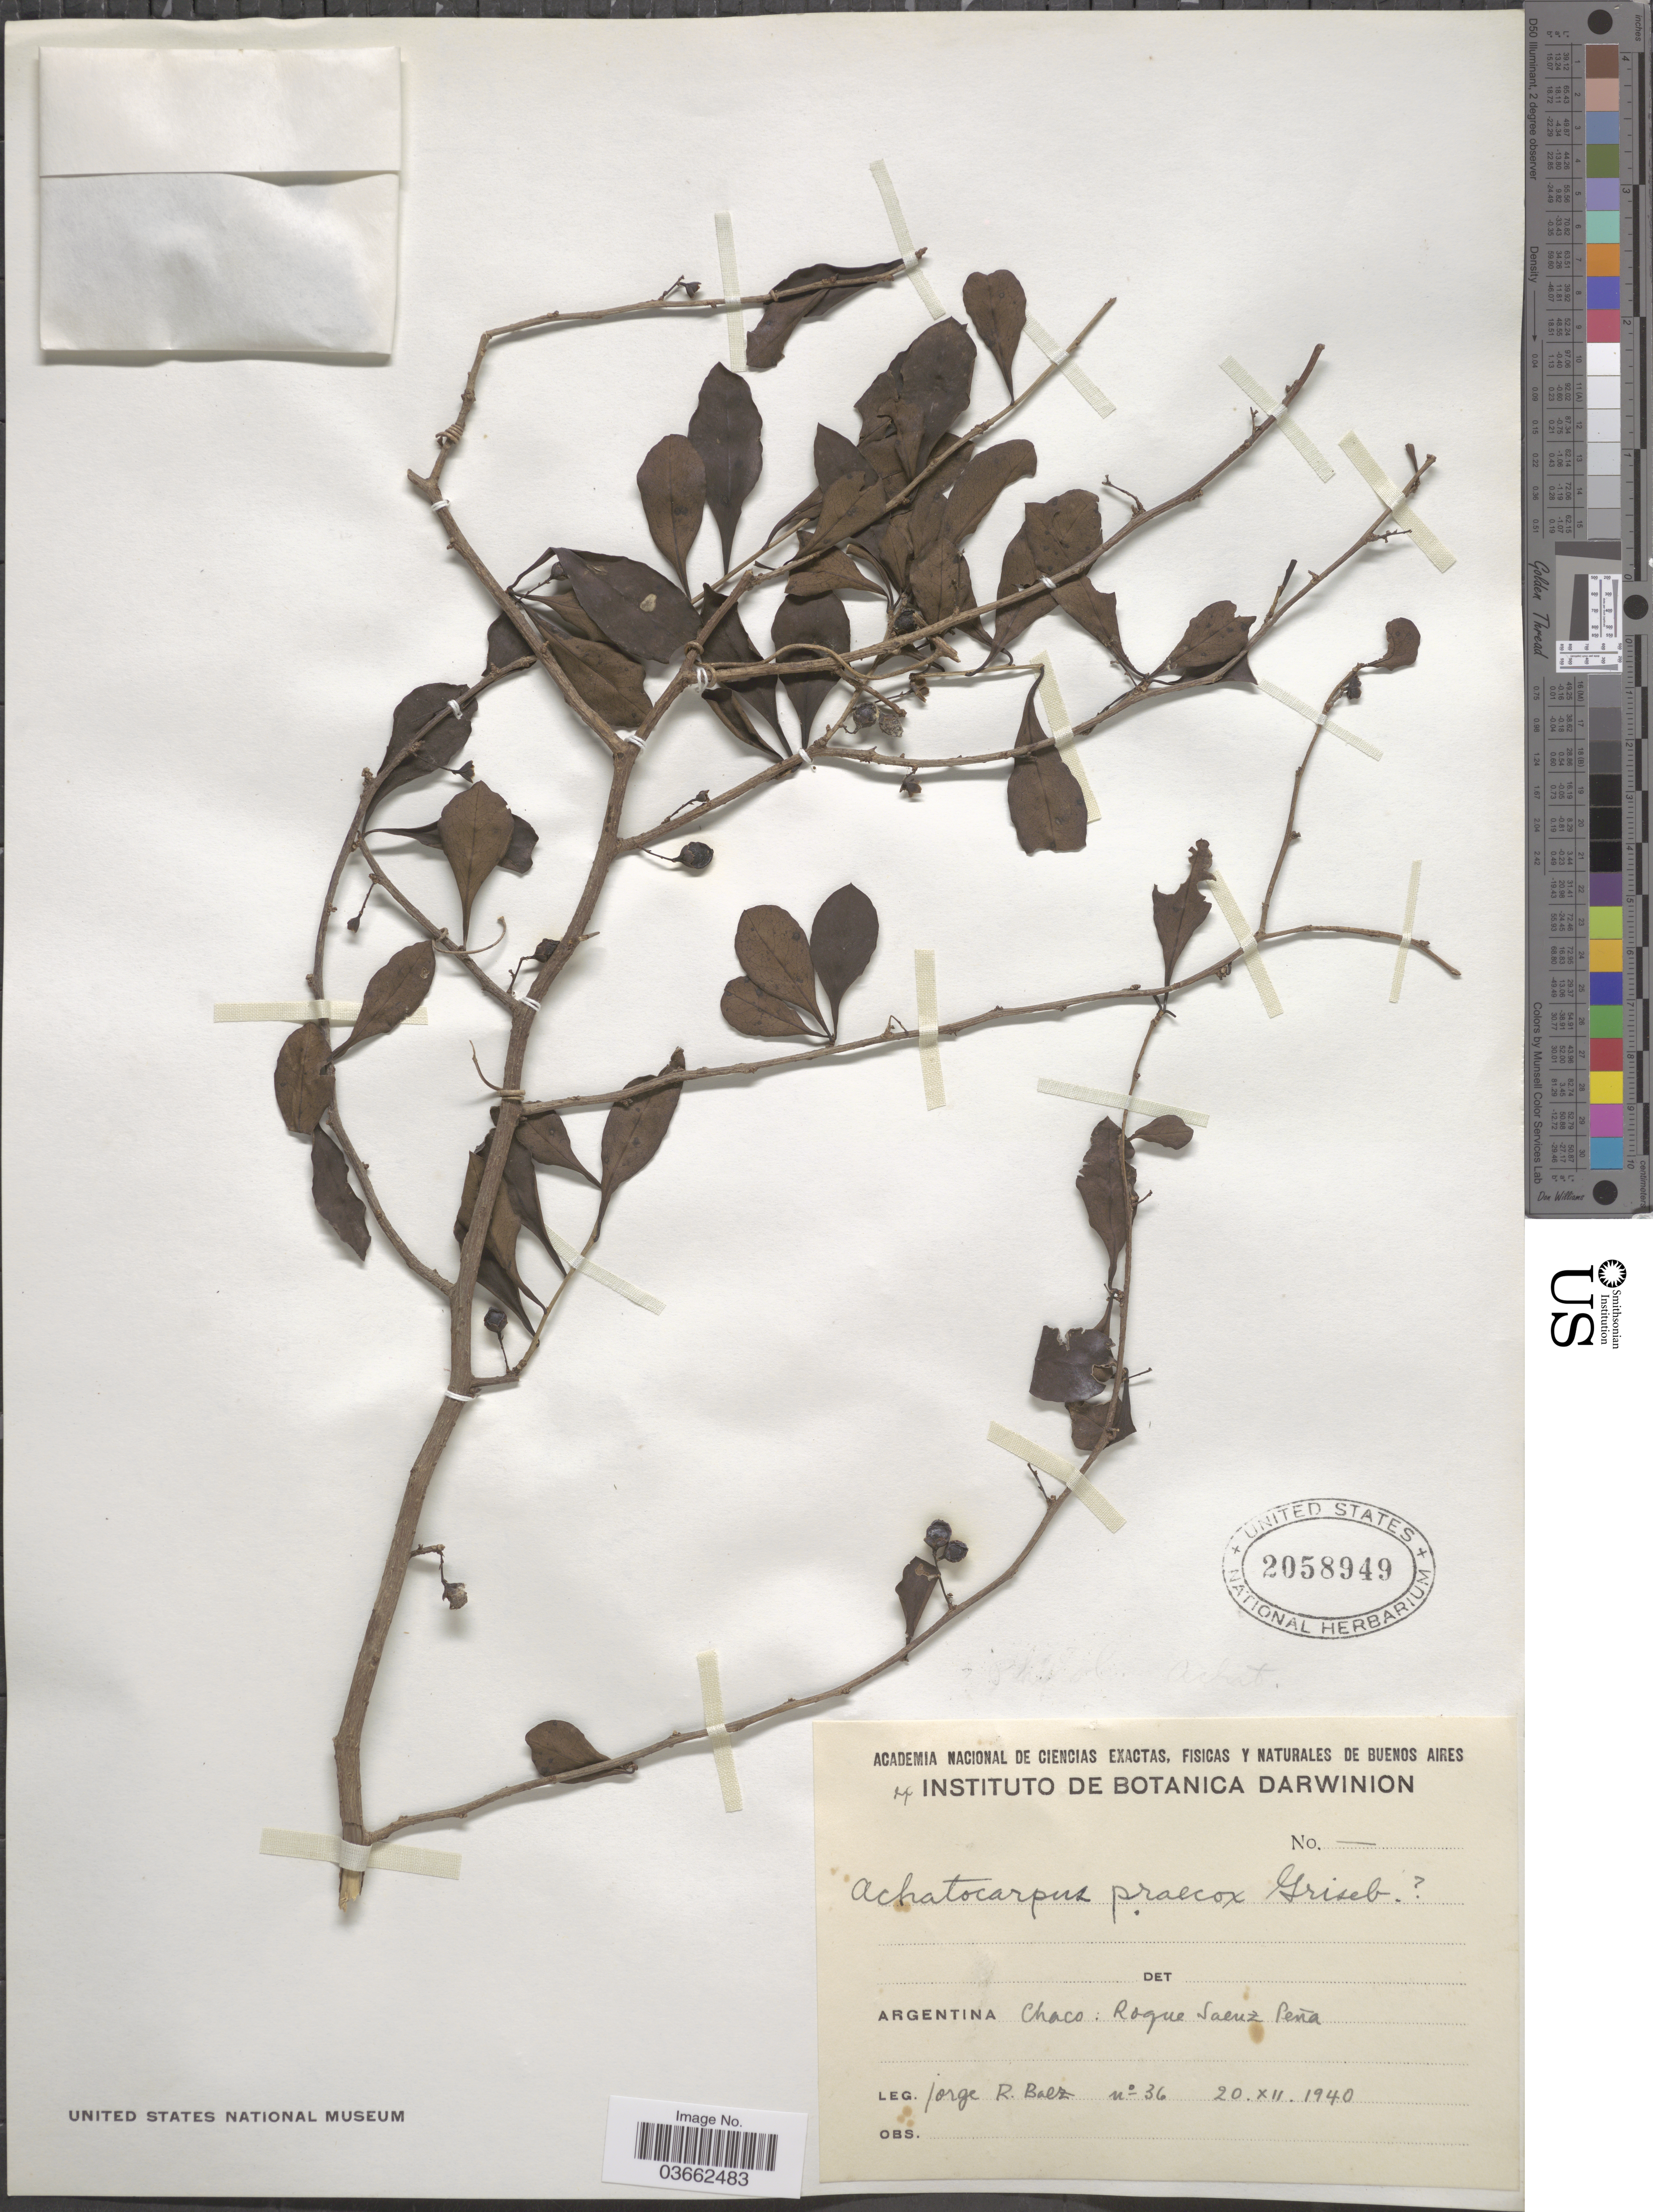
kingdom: Plantae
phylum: Tracheophyta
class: Magnoliopsida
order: Caryophyllales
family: Achatocarpaceae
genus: Achatocarpus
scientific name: Achatocarpus praecox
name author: Griseb.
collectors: J. Baez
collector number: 36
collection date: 1940-12-20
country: Argentina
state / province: Chaco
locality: Roque Saenz Peña.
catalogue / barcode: US 2058949